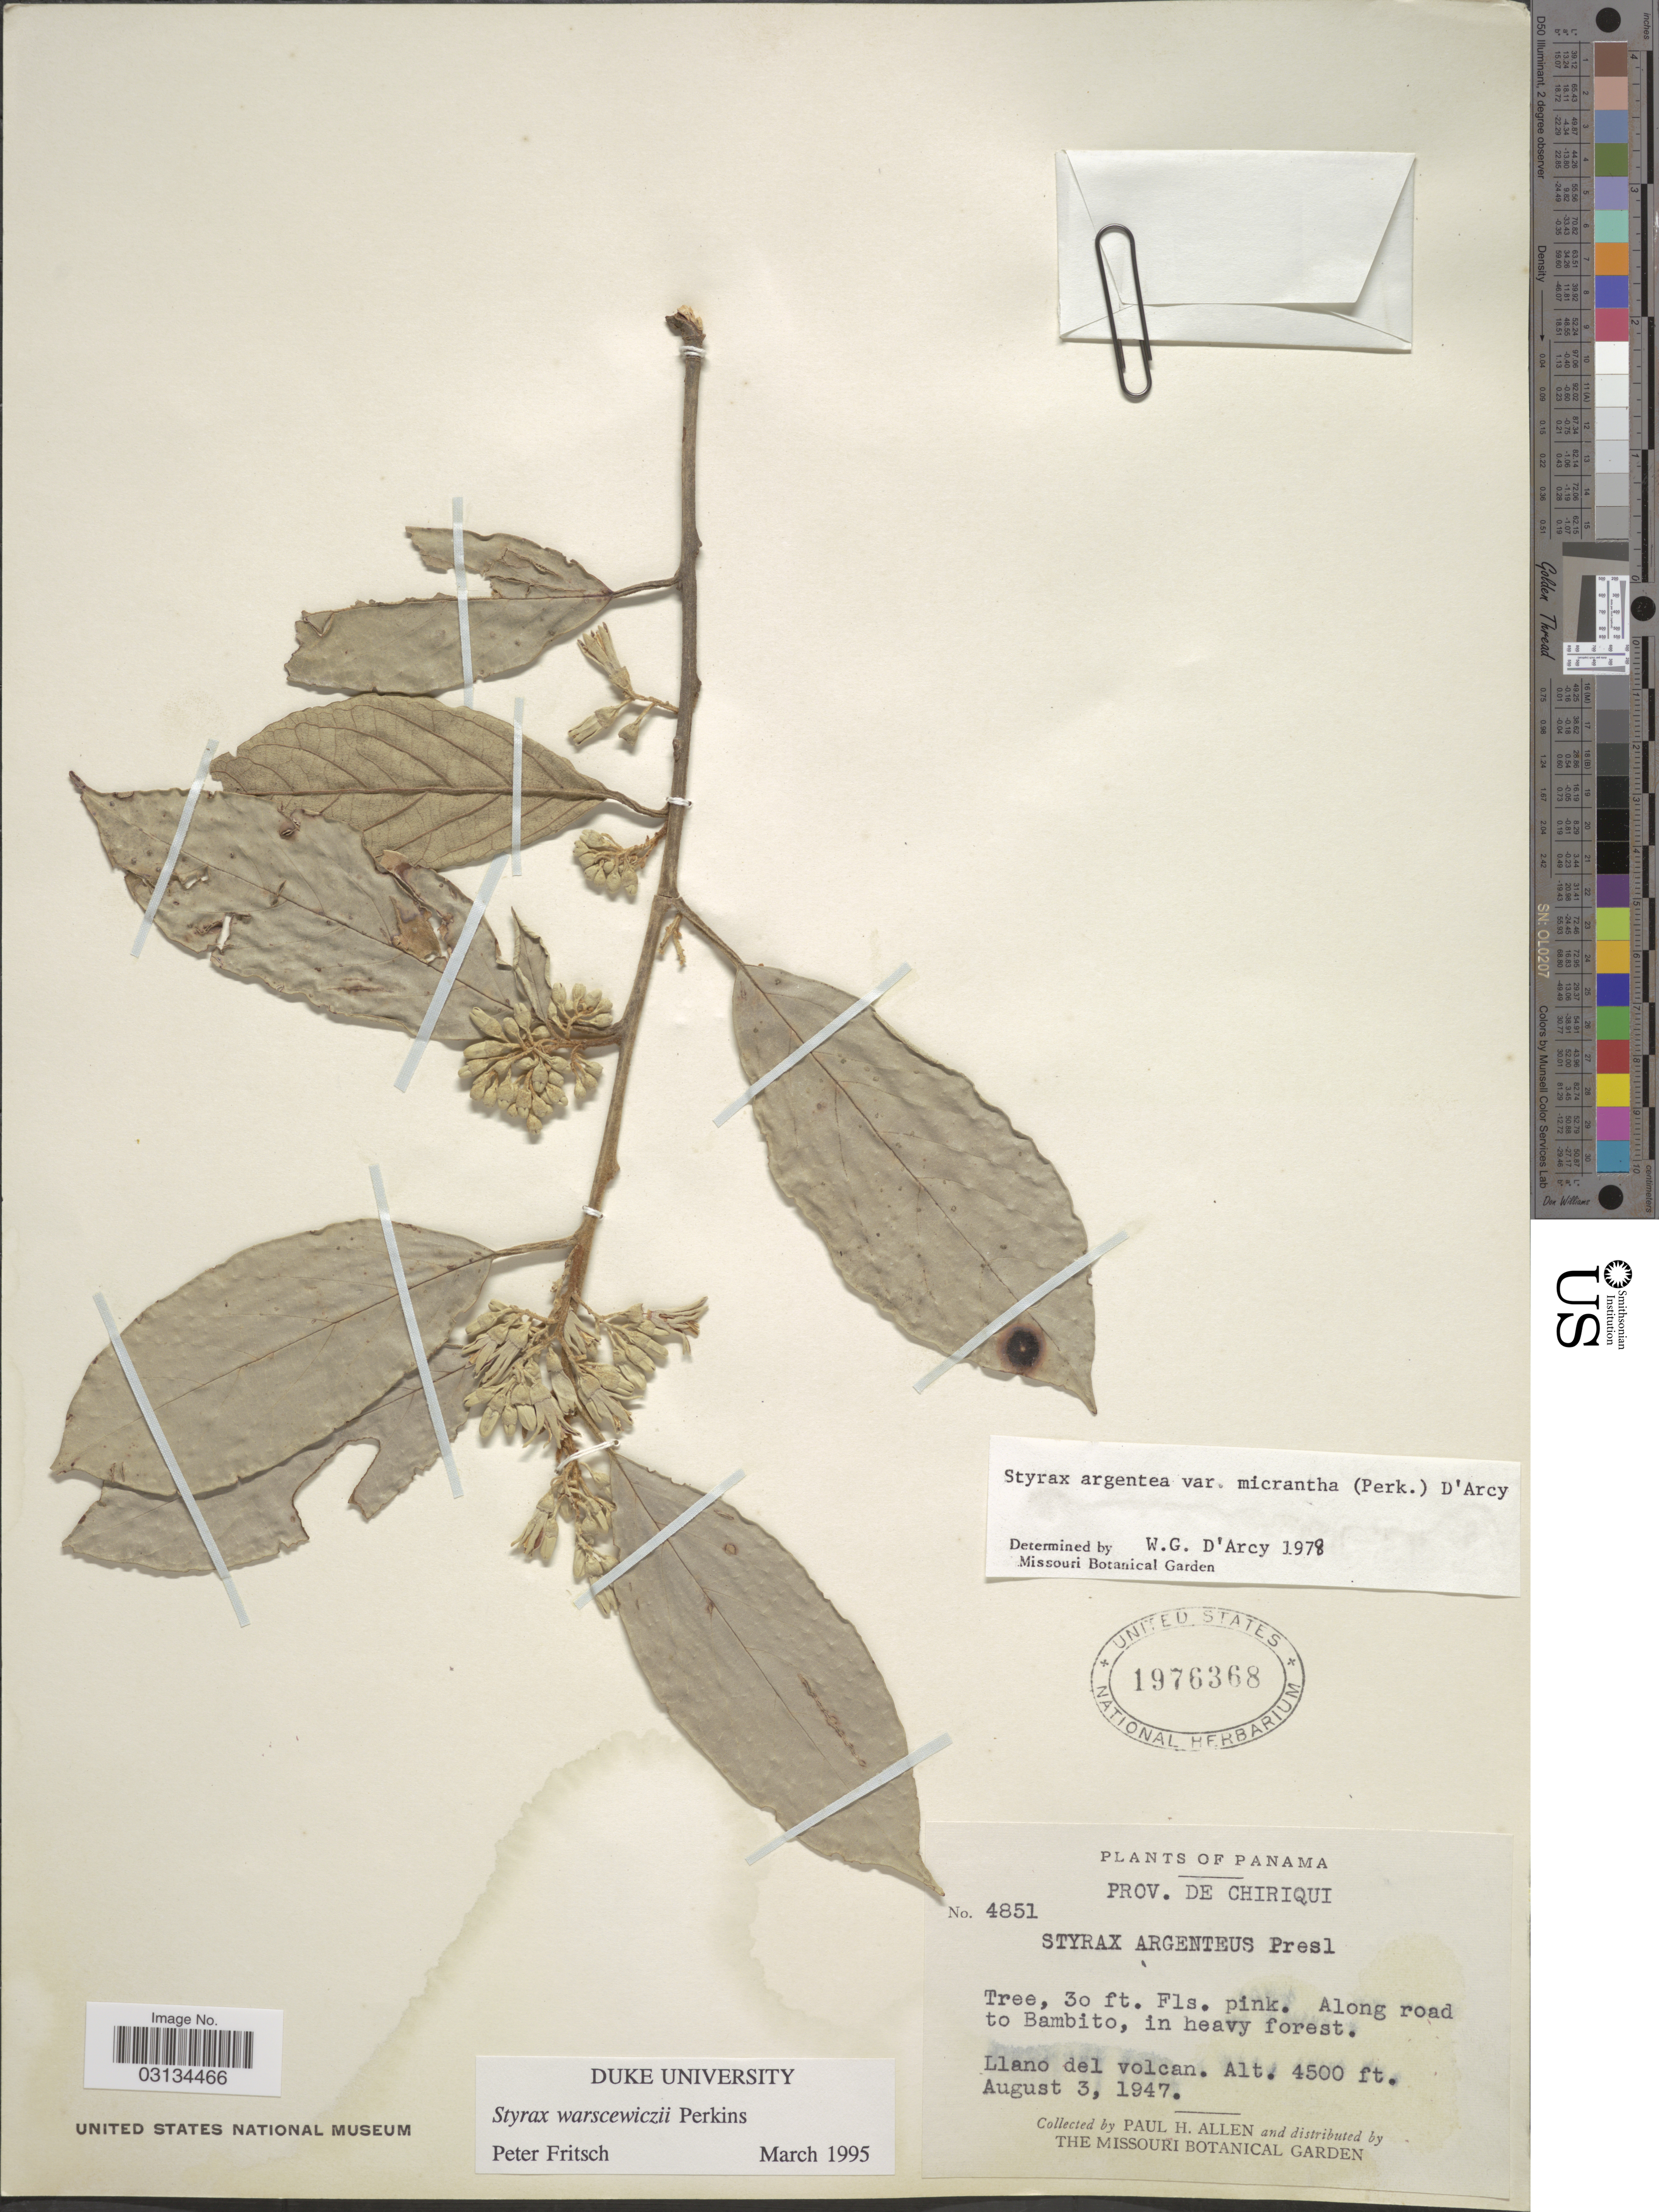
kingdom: Plantae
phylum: Tracheophyta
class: Magnoliopsida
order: Ericales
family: Styracaceae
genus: Styrax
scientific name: Styrax warscewiczii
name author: Perkins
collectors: P. H. Allen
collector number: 4851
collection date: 1947-08-03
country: Panama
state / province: Chiriqui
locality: Llano del volcan.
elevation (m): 1372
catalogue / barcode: US 1976368